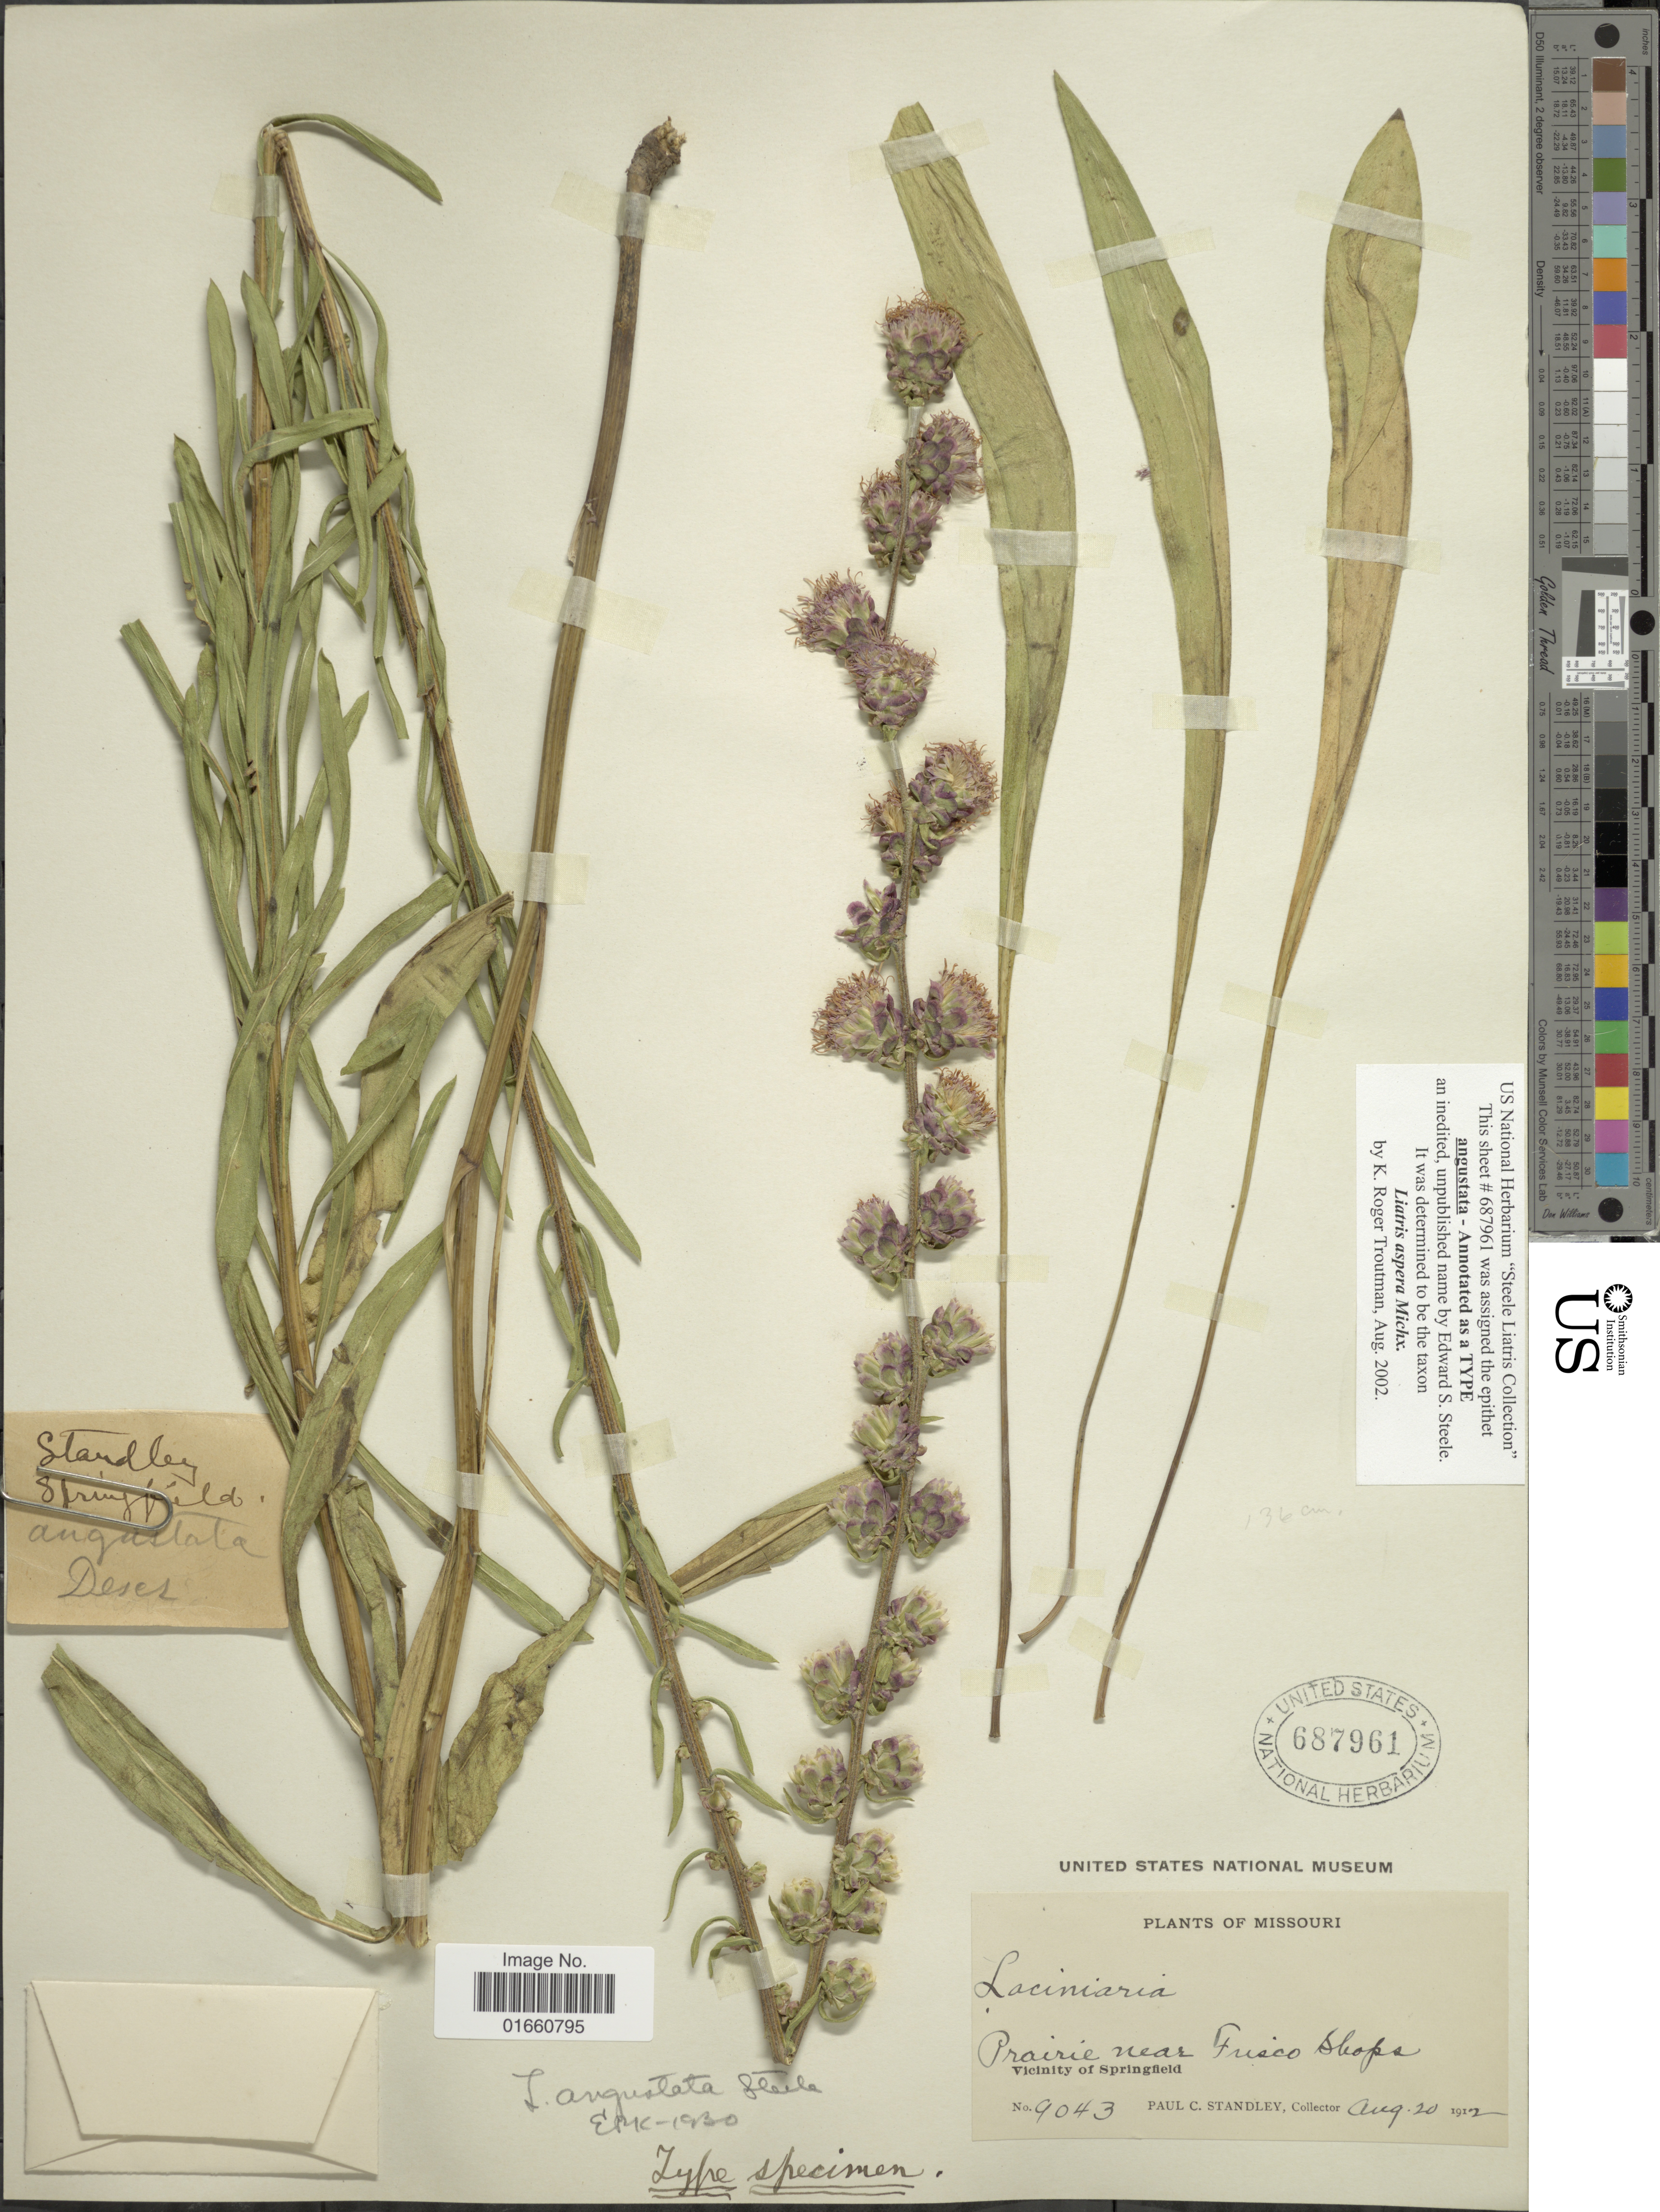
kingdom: Plantae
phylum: Tracheophyta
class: Magnoliopsida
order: Asterales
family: Asteraceae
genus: Liatris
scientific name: Liatris aspera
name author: Michx.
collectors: P. C. Standley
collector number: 9043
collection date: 1912-08-20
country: United States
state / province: Missouri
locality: Prairie near Fusco Shops, Vicinity of Springfield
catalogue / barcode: US 687961